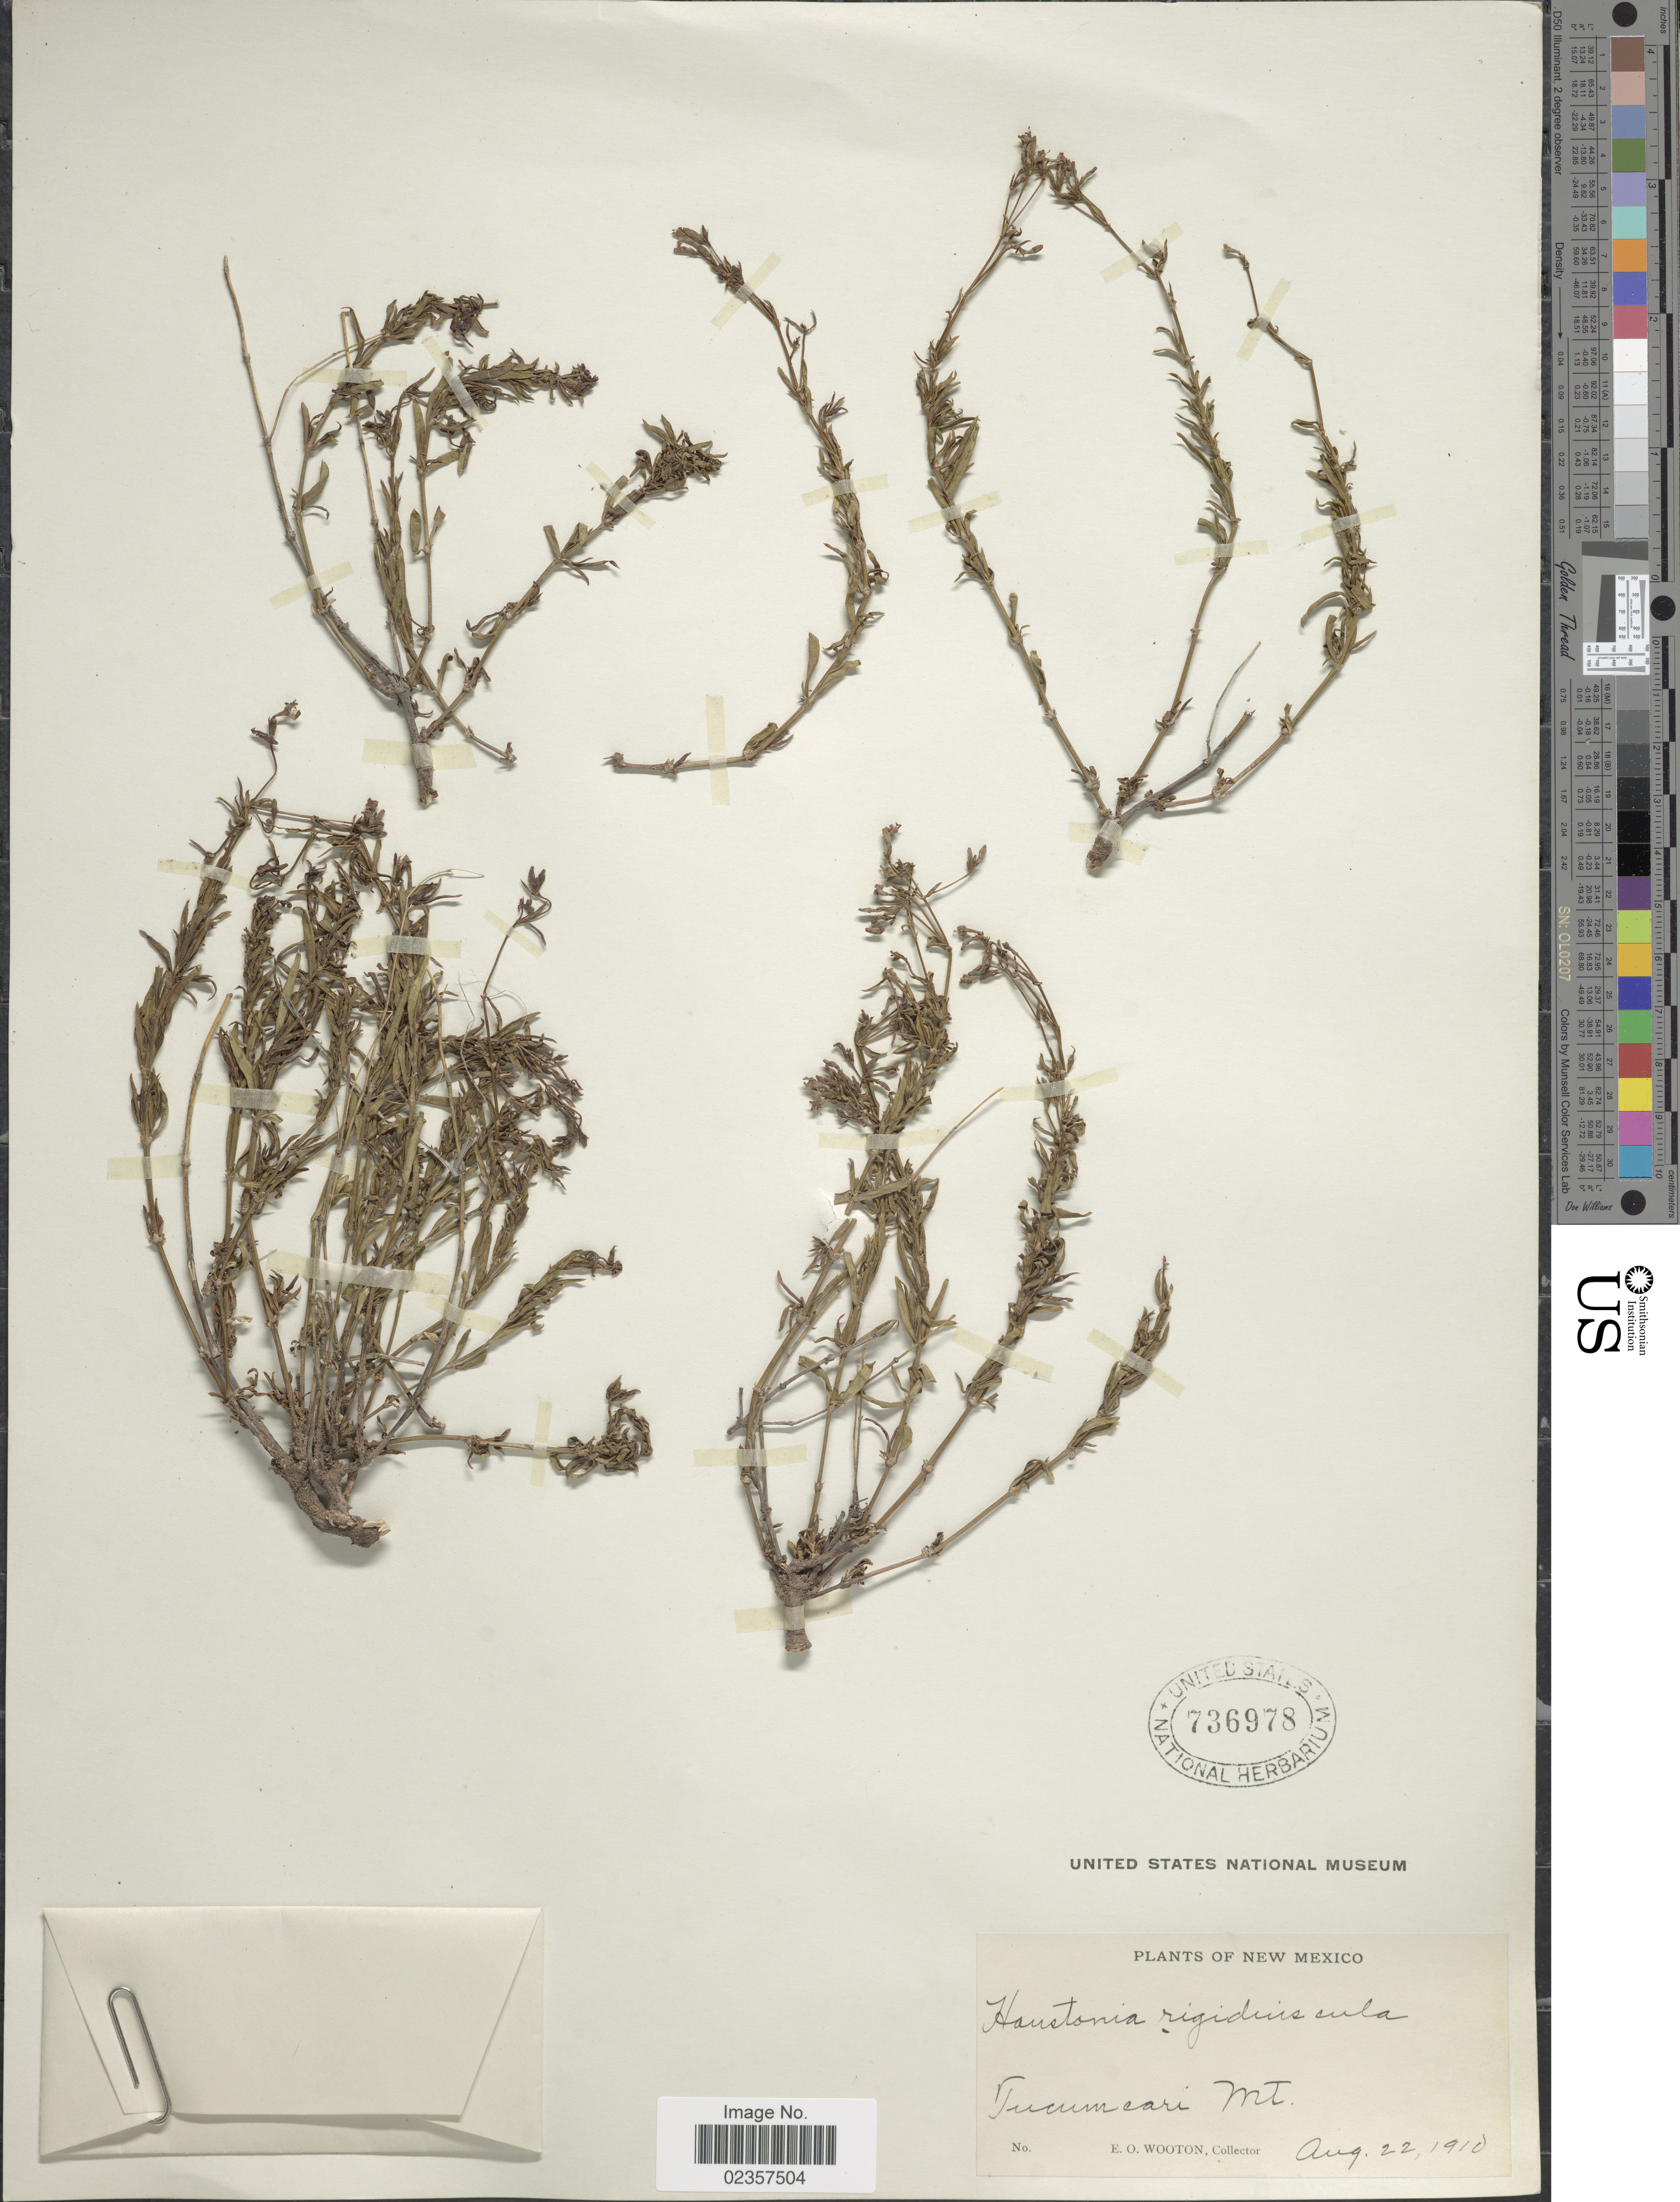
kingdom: Plantae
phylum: Tracheophyta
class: Magnoliopsida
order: Gentianales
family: Rubiaceae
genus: Houstonia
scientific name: Houstonia nigricans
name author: (Lam.) Fernald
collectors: E. O. Wooton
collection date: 1910-08-22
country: United States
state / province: New Mexico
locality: Tucumcari Mt.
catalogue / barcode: US 736978